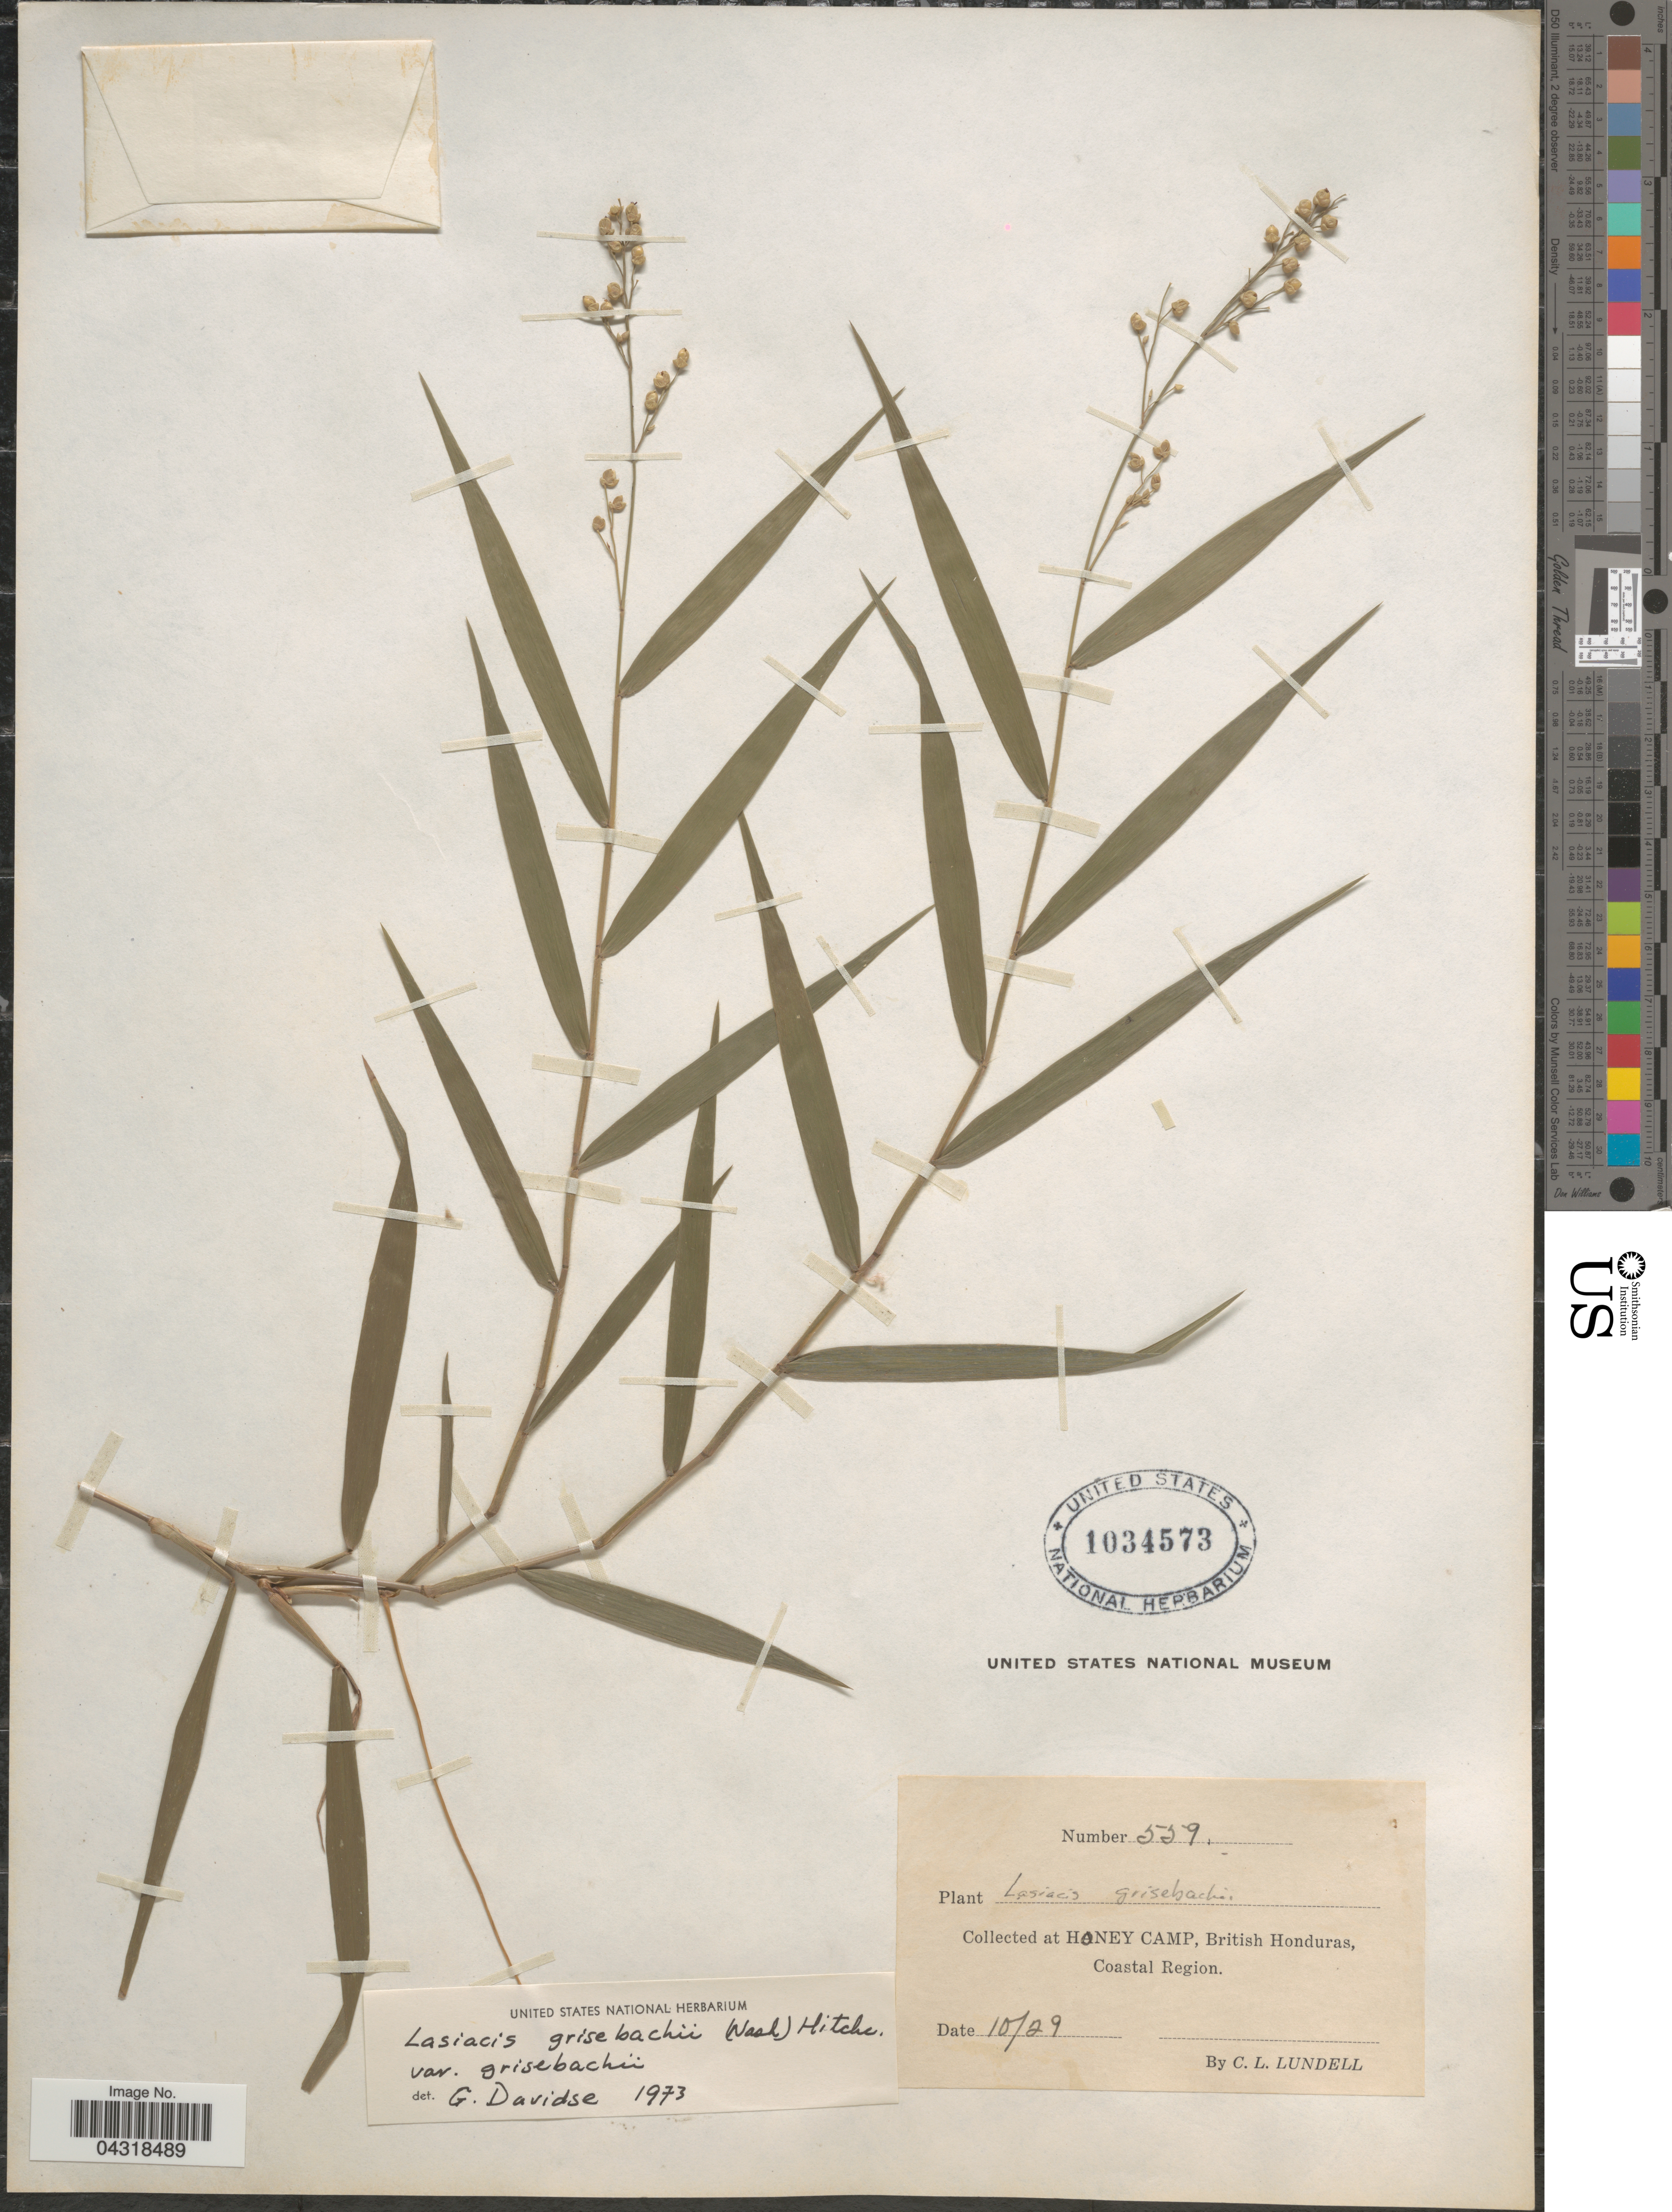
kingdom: Plantae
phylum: Tracheophyta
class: Liliopsida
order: Poales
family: Poaceae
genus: Lasiacis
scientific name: Lasiacis grisebachii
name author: (Nash) Hitchc.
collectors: C. L. Lundell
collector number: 559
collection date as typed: Transcribed d/m/y: /10/29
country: Belize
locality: At Honey Camp, British Honduras, Coastal Region.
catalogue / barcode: US 1034573